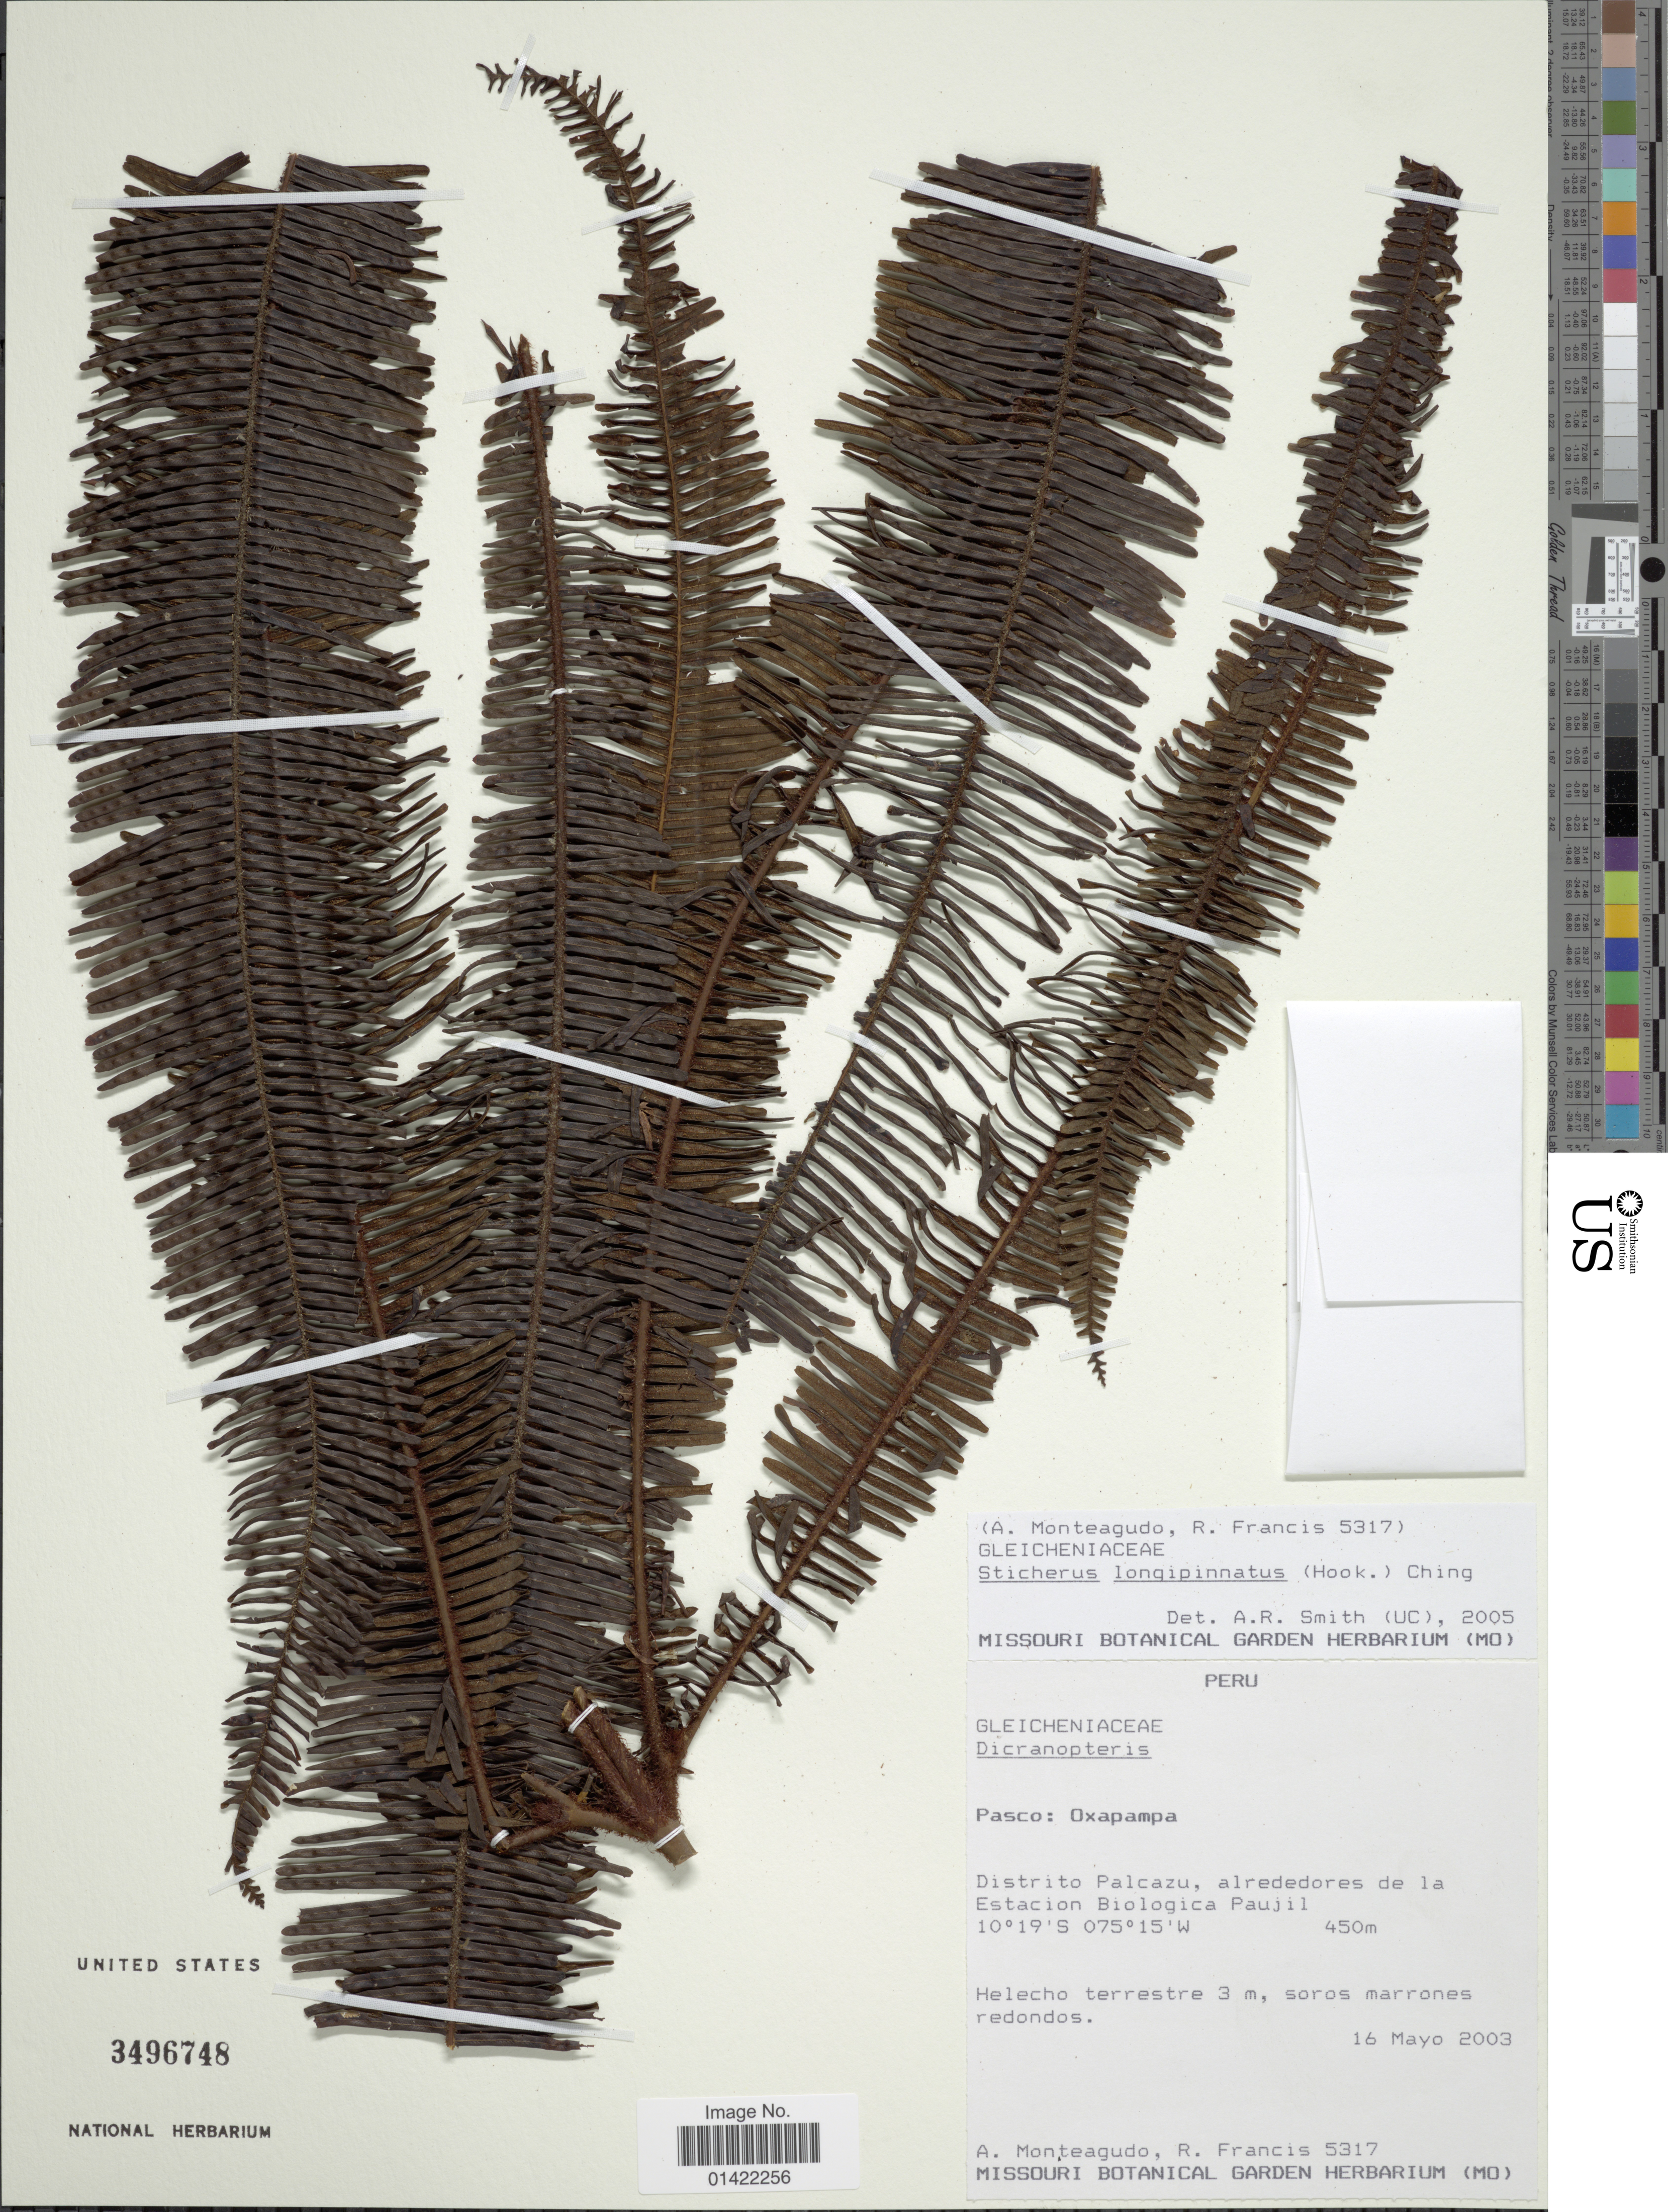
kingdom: Plantae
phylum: Tracheophyta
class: Polypodiopsida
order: Gleicheniales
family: Gleicheniaceae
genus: Sticherus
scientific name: Sticherus longipinnatus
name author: (Hook.) Ching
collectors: A. Monteagudo & R. Francis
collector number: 5317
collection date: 2003-05-16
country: Peru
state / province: Pasco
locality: Oxapampa, Distrito Palcazu, alrededores de la Estacion Biologica Paujil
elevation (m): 450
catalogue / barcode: US 3496748